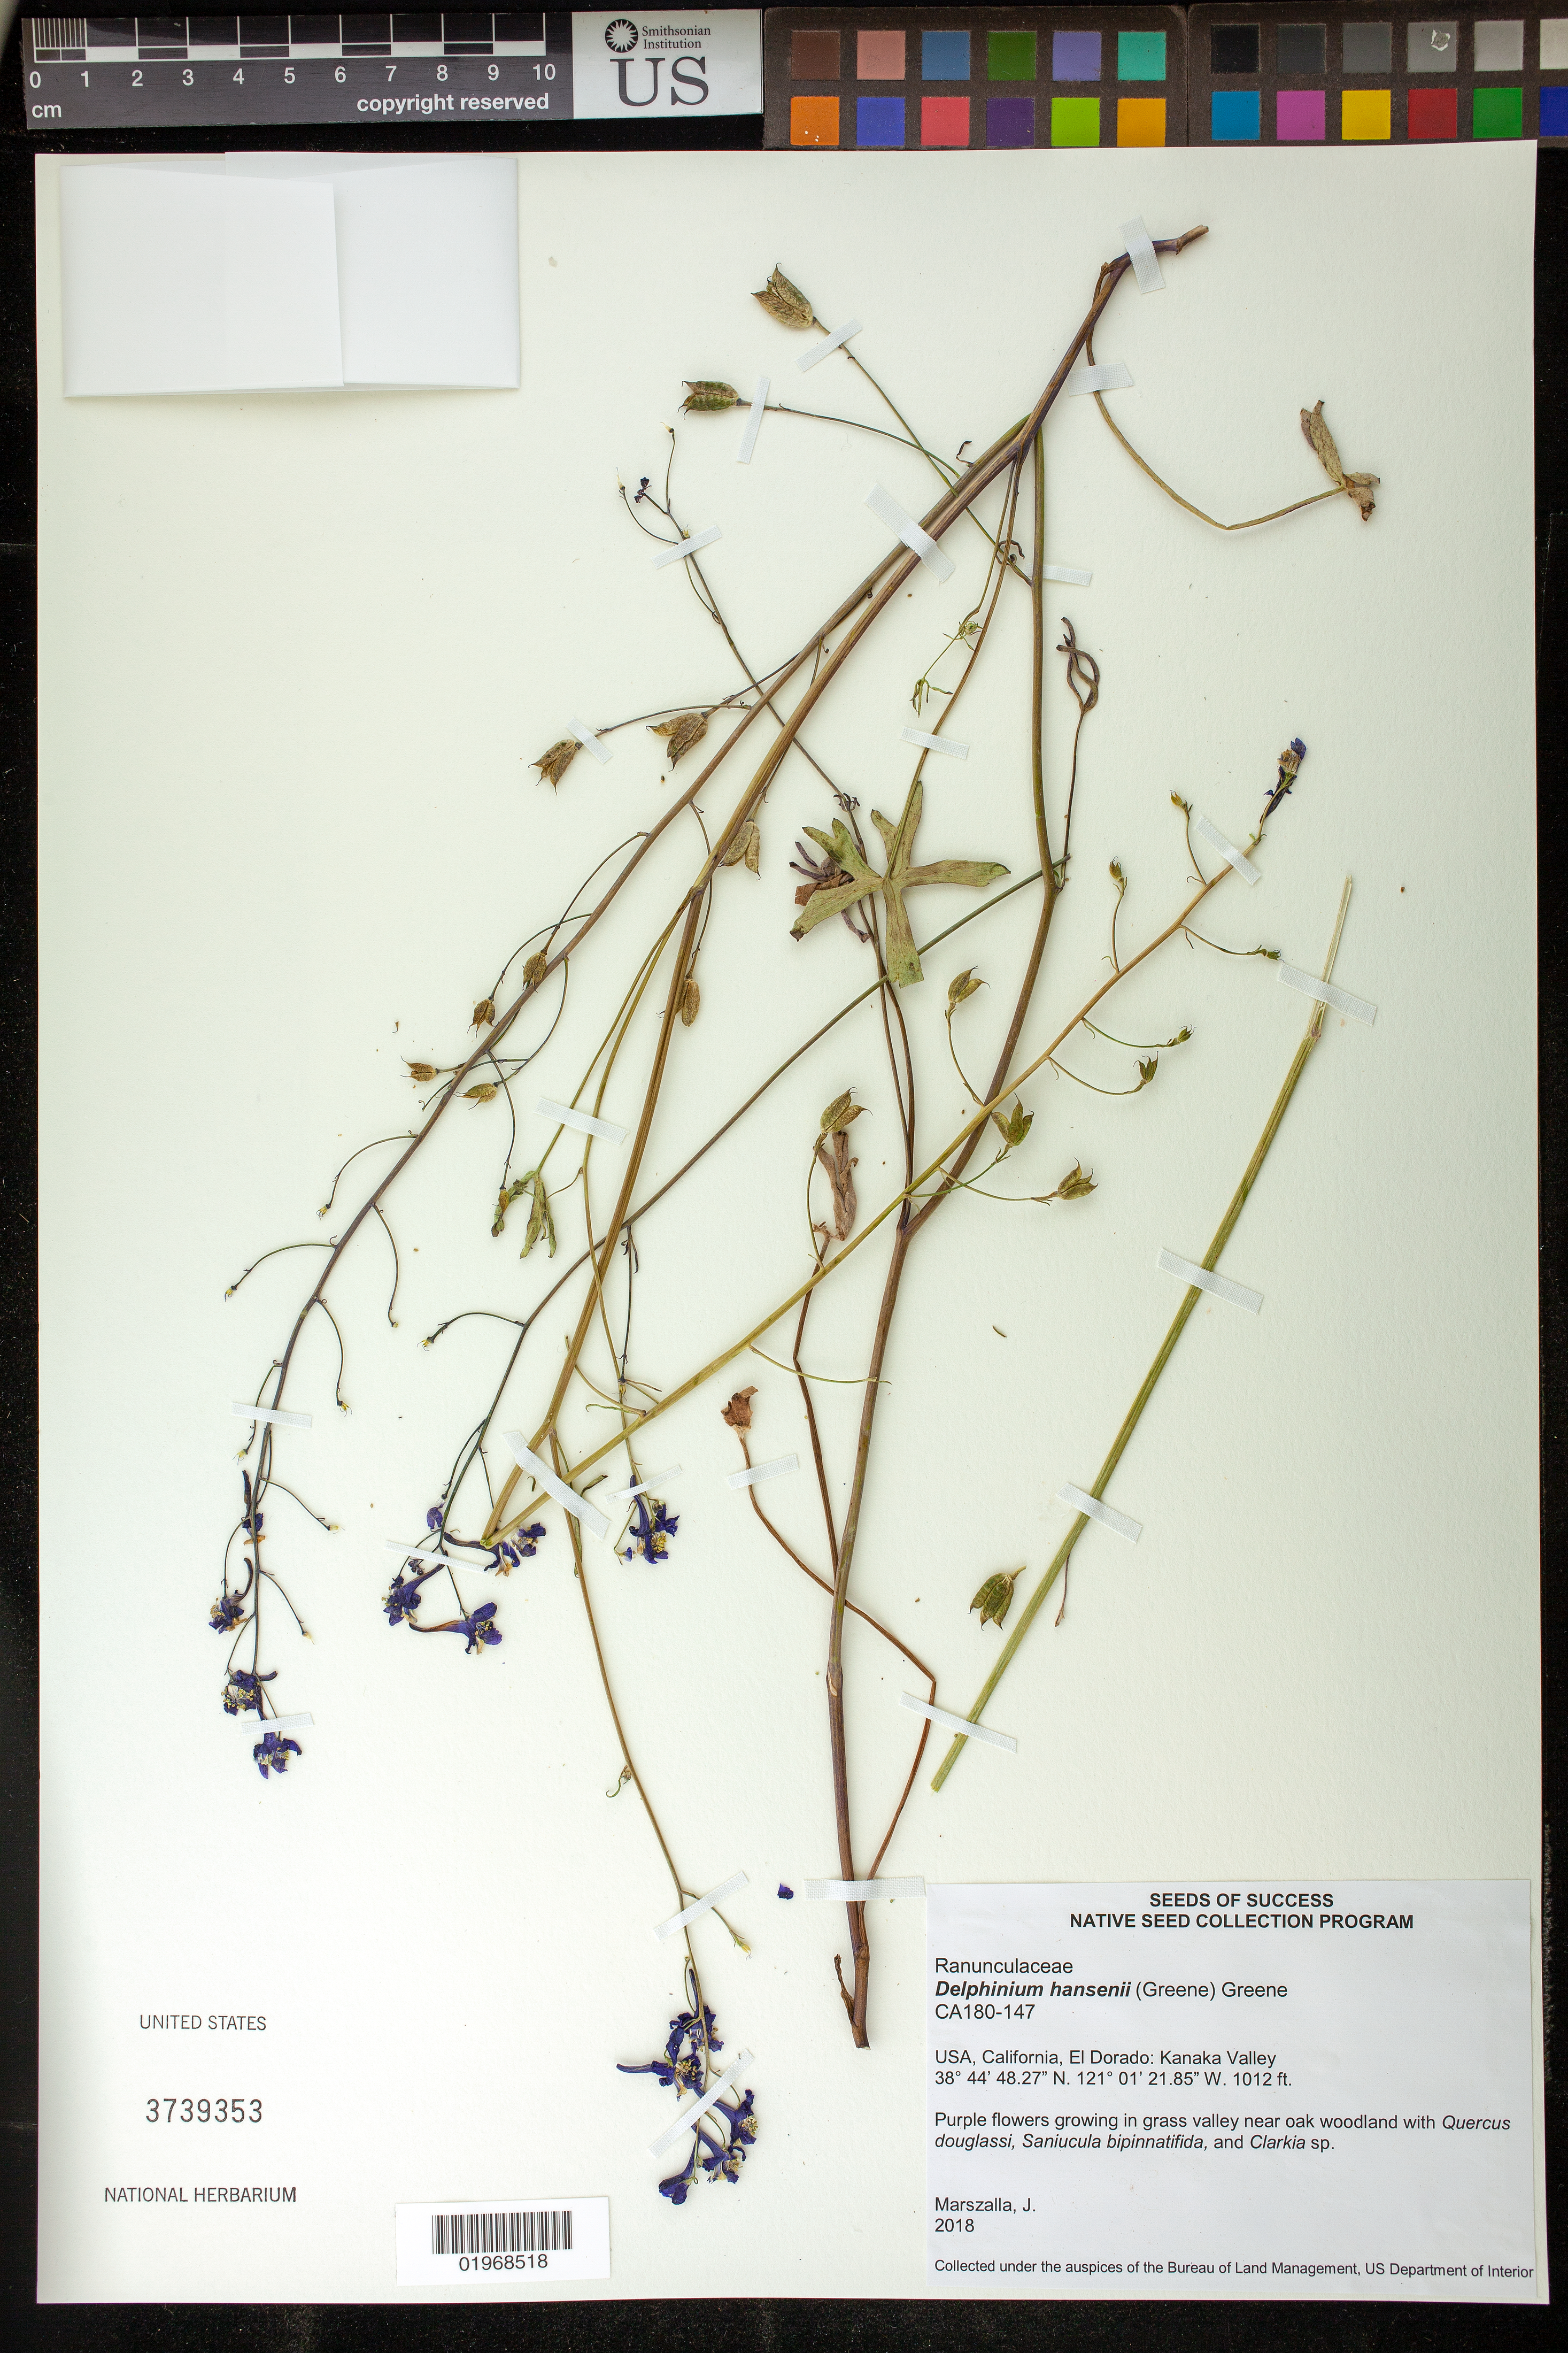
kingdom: Plantae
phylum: Tracheophyta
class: Magnoliopsida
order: Ranunculales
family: Ranunculaceae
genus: Delphinium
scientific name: Delphinium hansenii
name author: (Greene) Greene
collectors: J. Marszalla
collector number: CA180-147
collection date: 2018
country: United States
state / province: California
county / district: El Dorado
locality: Kanaka Valley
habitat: near oak woodland in grass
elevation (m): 308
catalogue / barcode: US 3739353